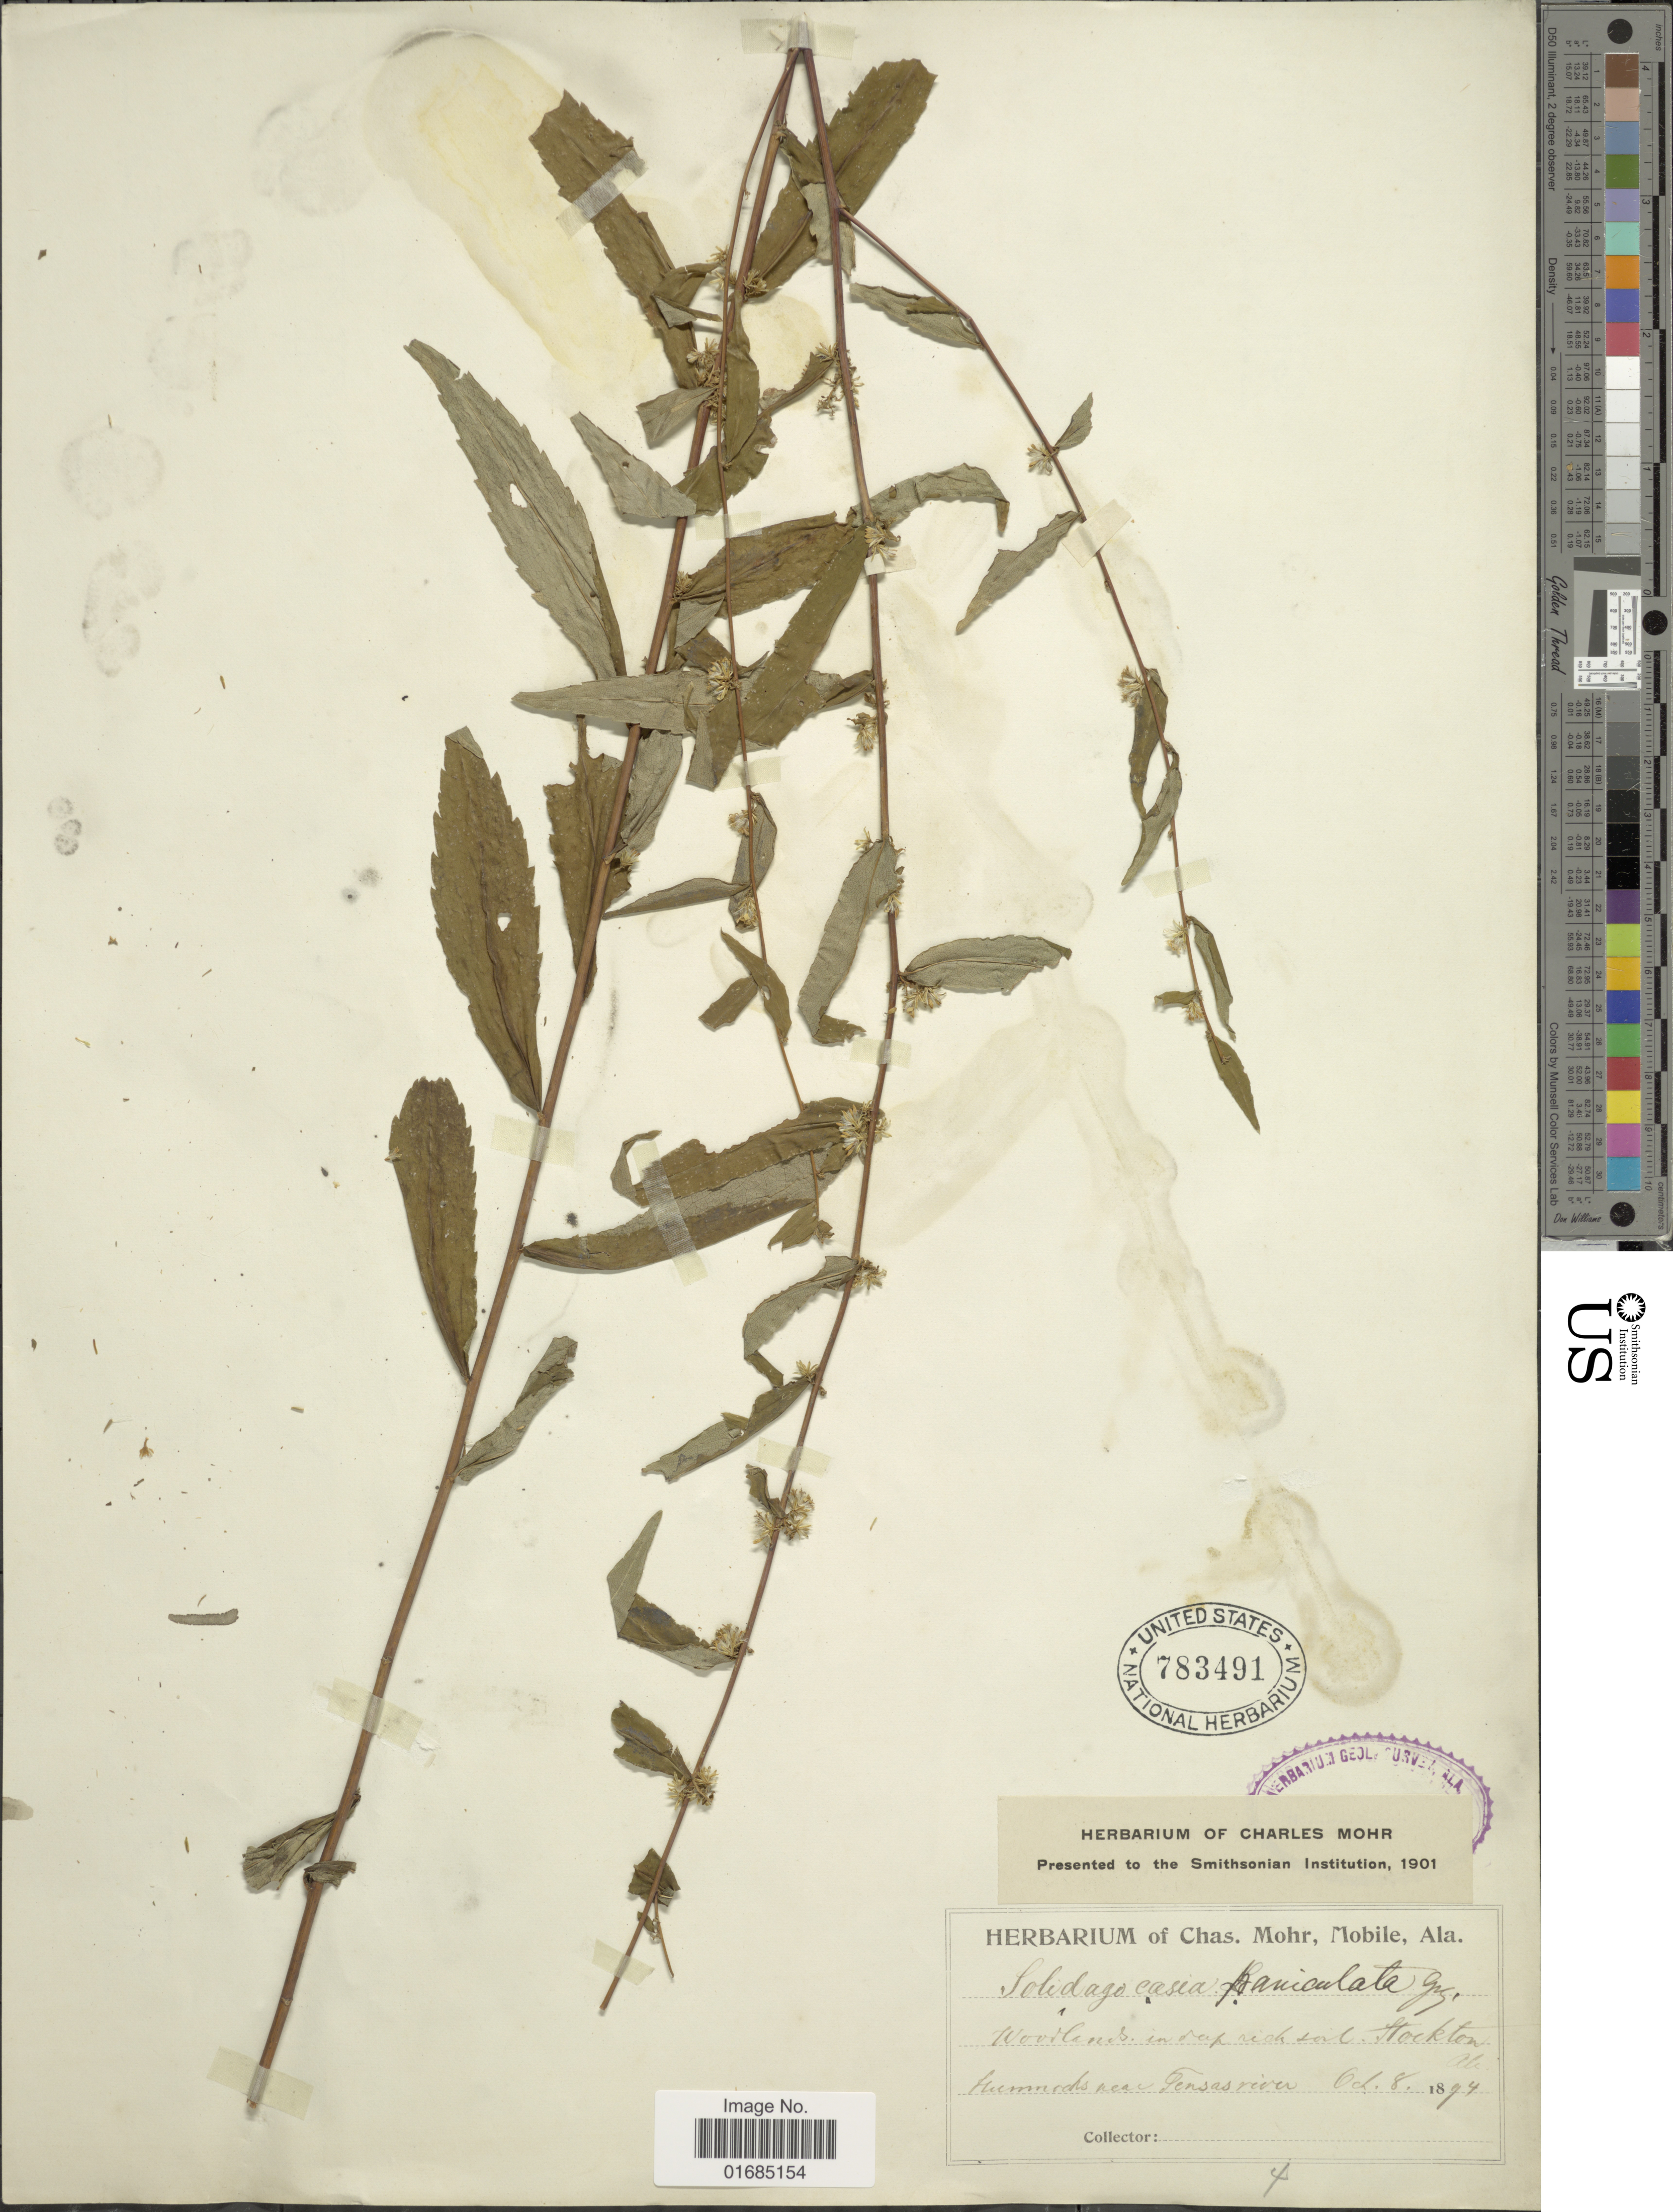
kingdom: Plantae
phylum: Tracheophyta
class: Magnoliopsida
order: Asterales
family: Asteraceae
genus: Solidago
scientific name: Solidago caesia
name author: L.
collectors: ex herb. Charles Mohr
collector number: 4?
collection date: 1874-10-08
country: United States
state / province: Alabama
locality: Stockton, Ala. Hummocks near Tensas river.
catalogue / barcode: US 783491